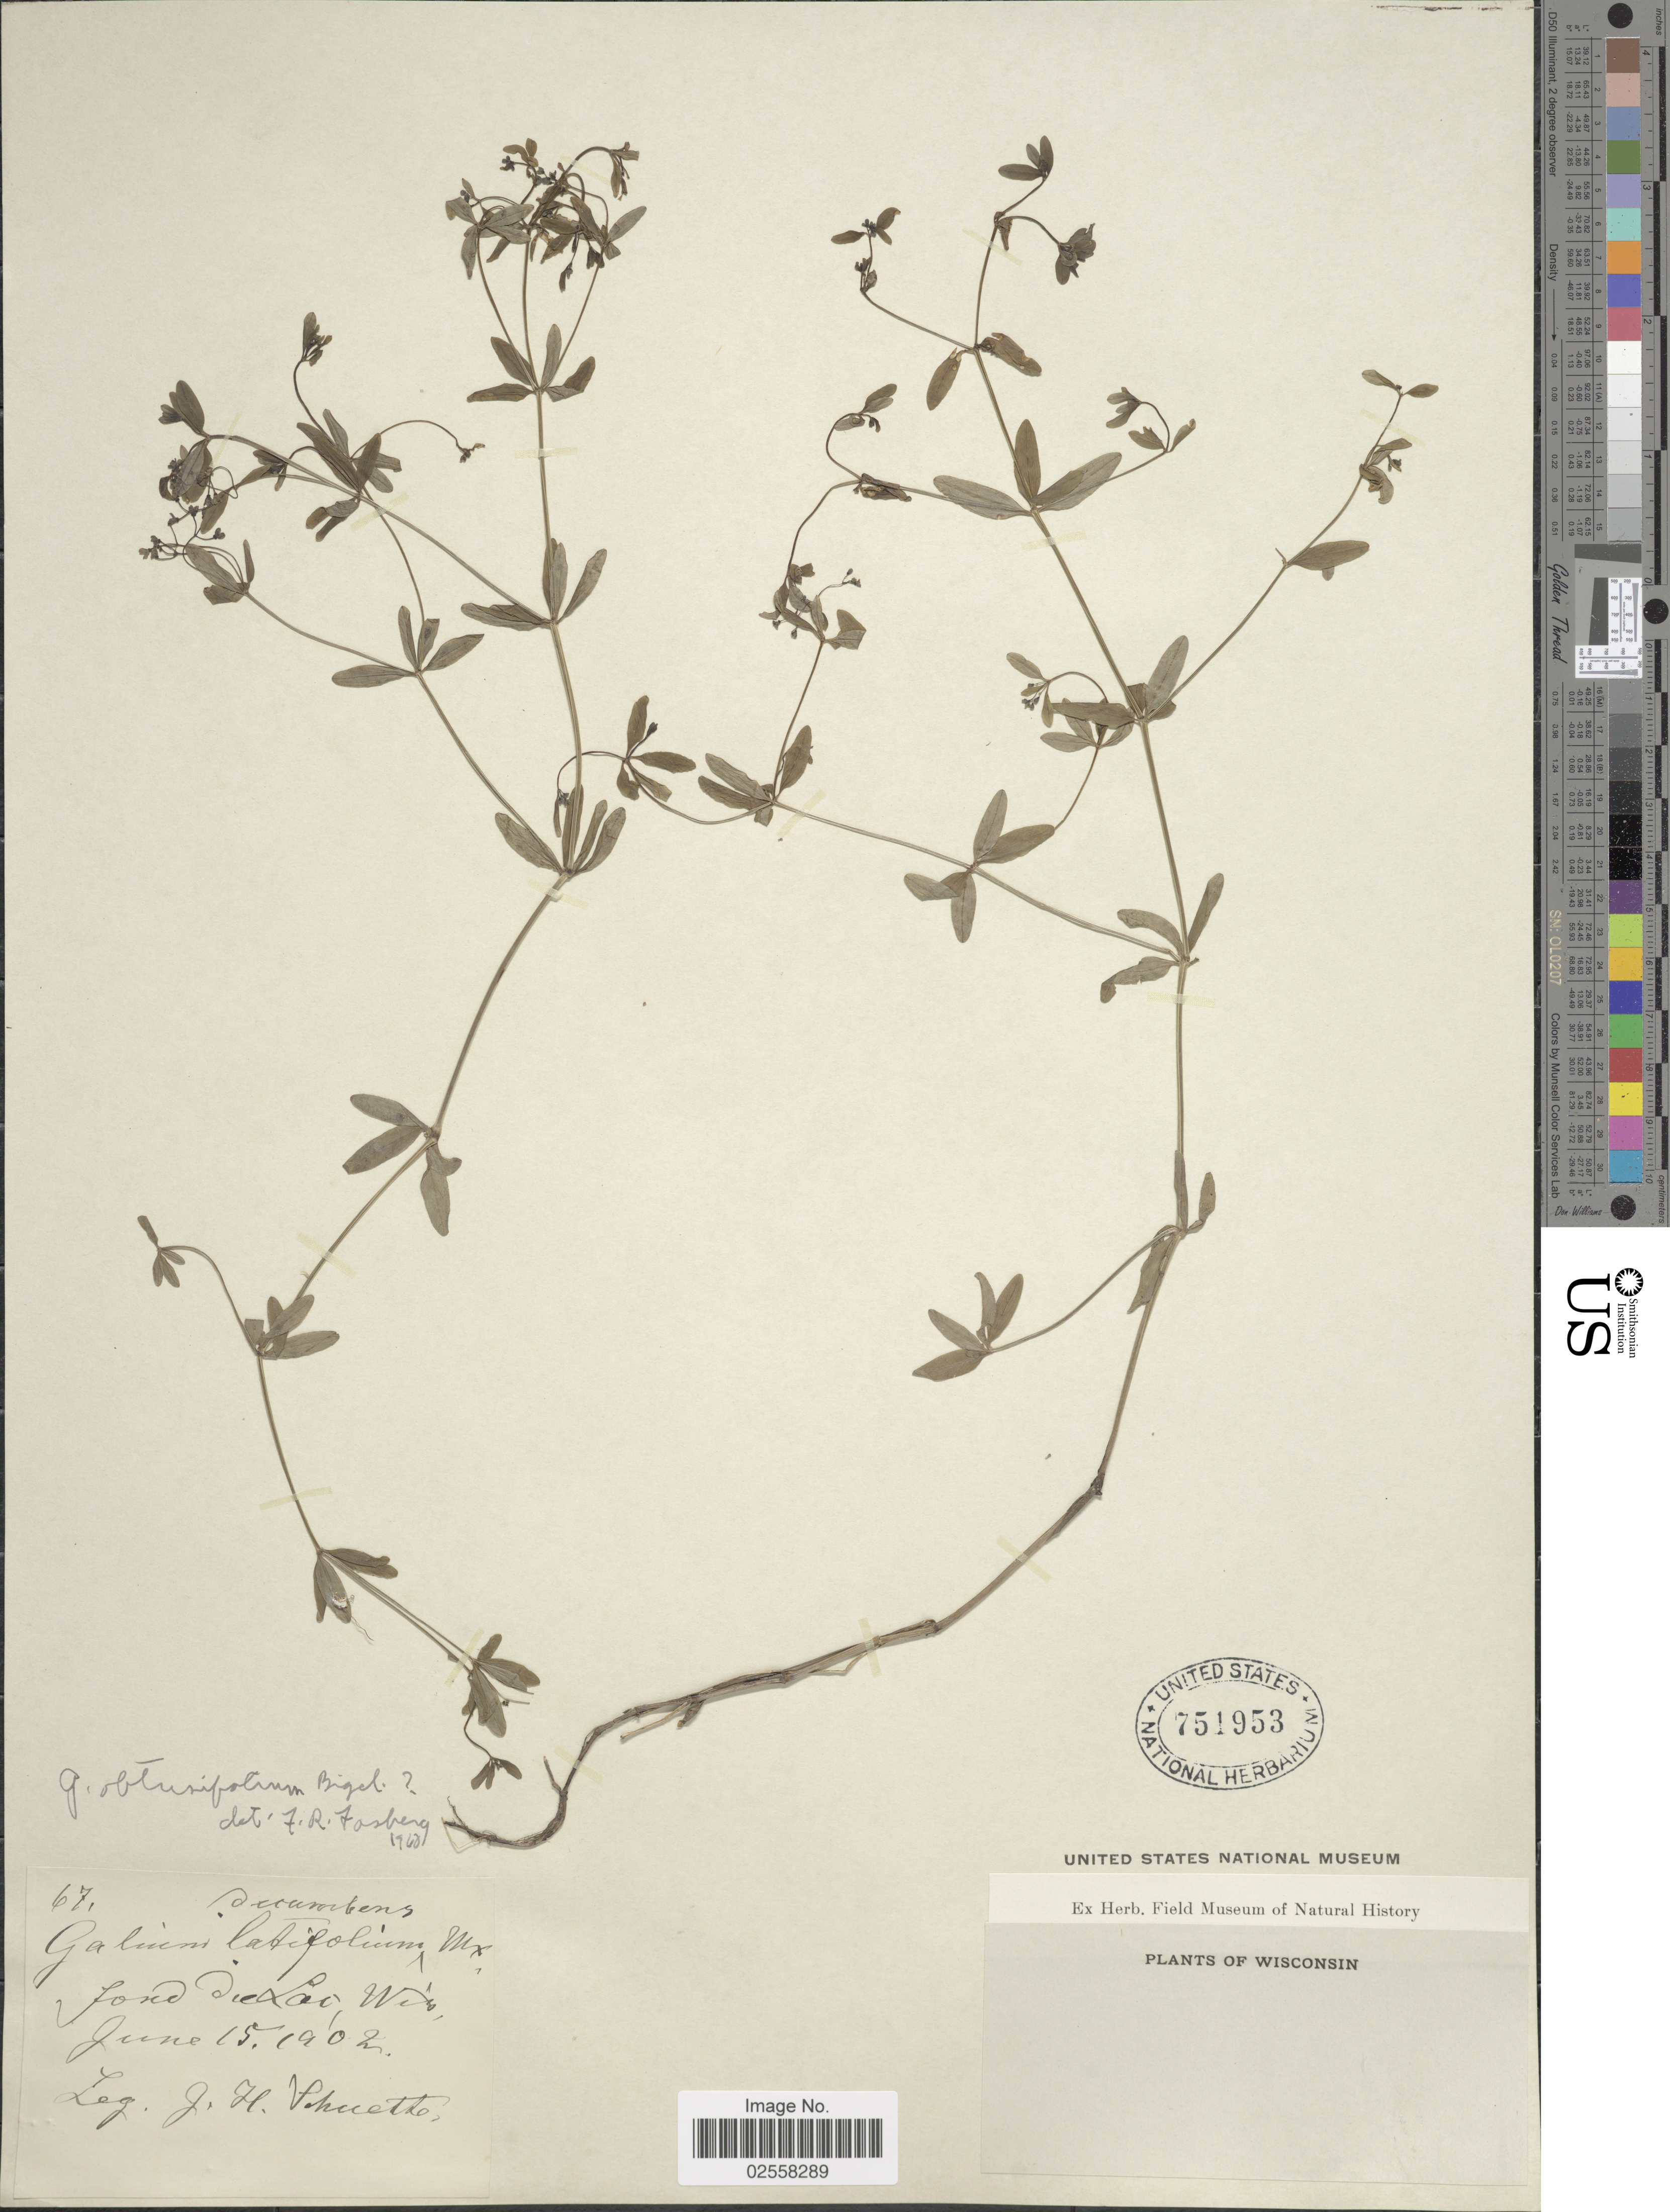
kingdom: Plantae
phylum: Tracheophyta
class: Magnoliopsida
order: Gentianales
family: Rubiaceae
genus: Galium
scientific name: Galium obtusum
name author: Bigelow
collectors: J. H. Schuette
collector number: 67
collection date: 1902-06-15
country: United States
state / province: Wisconsin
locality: Pond Du Lac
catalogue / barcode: US 751953